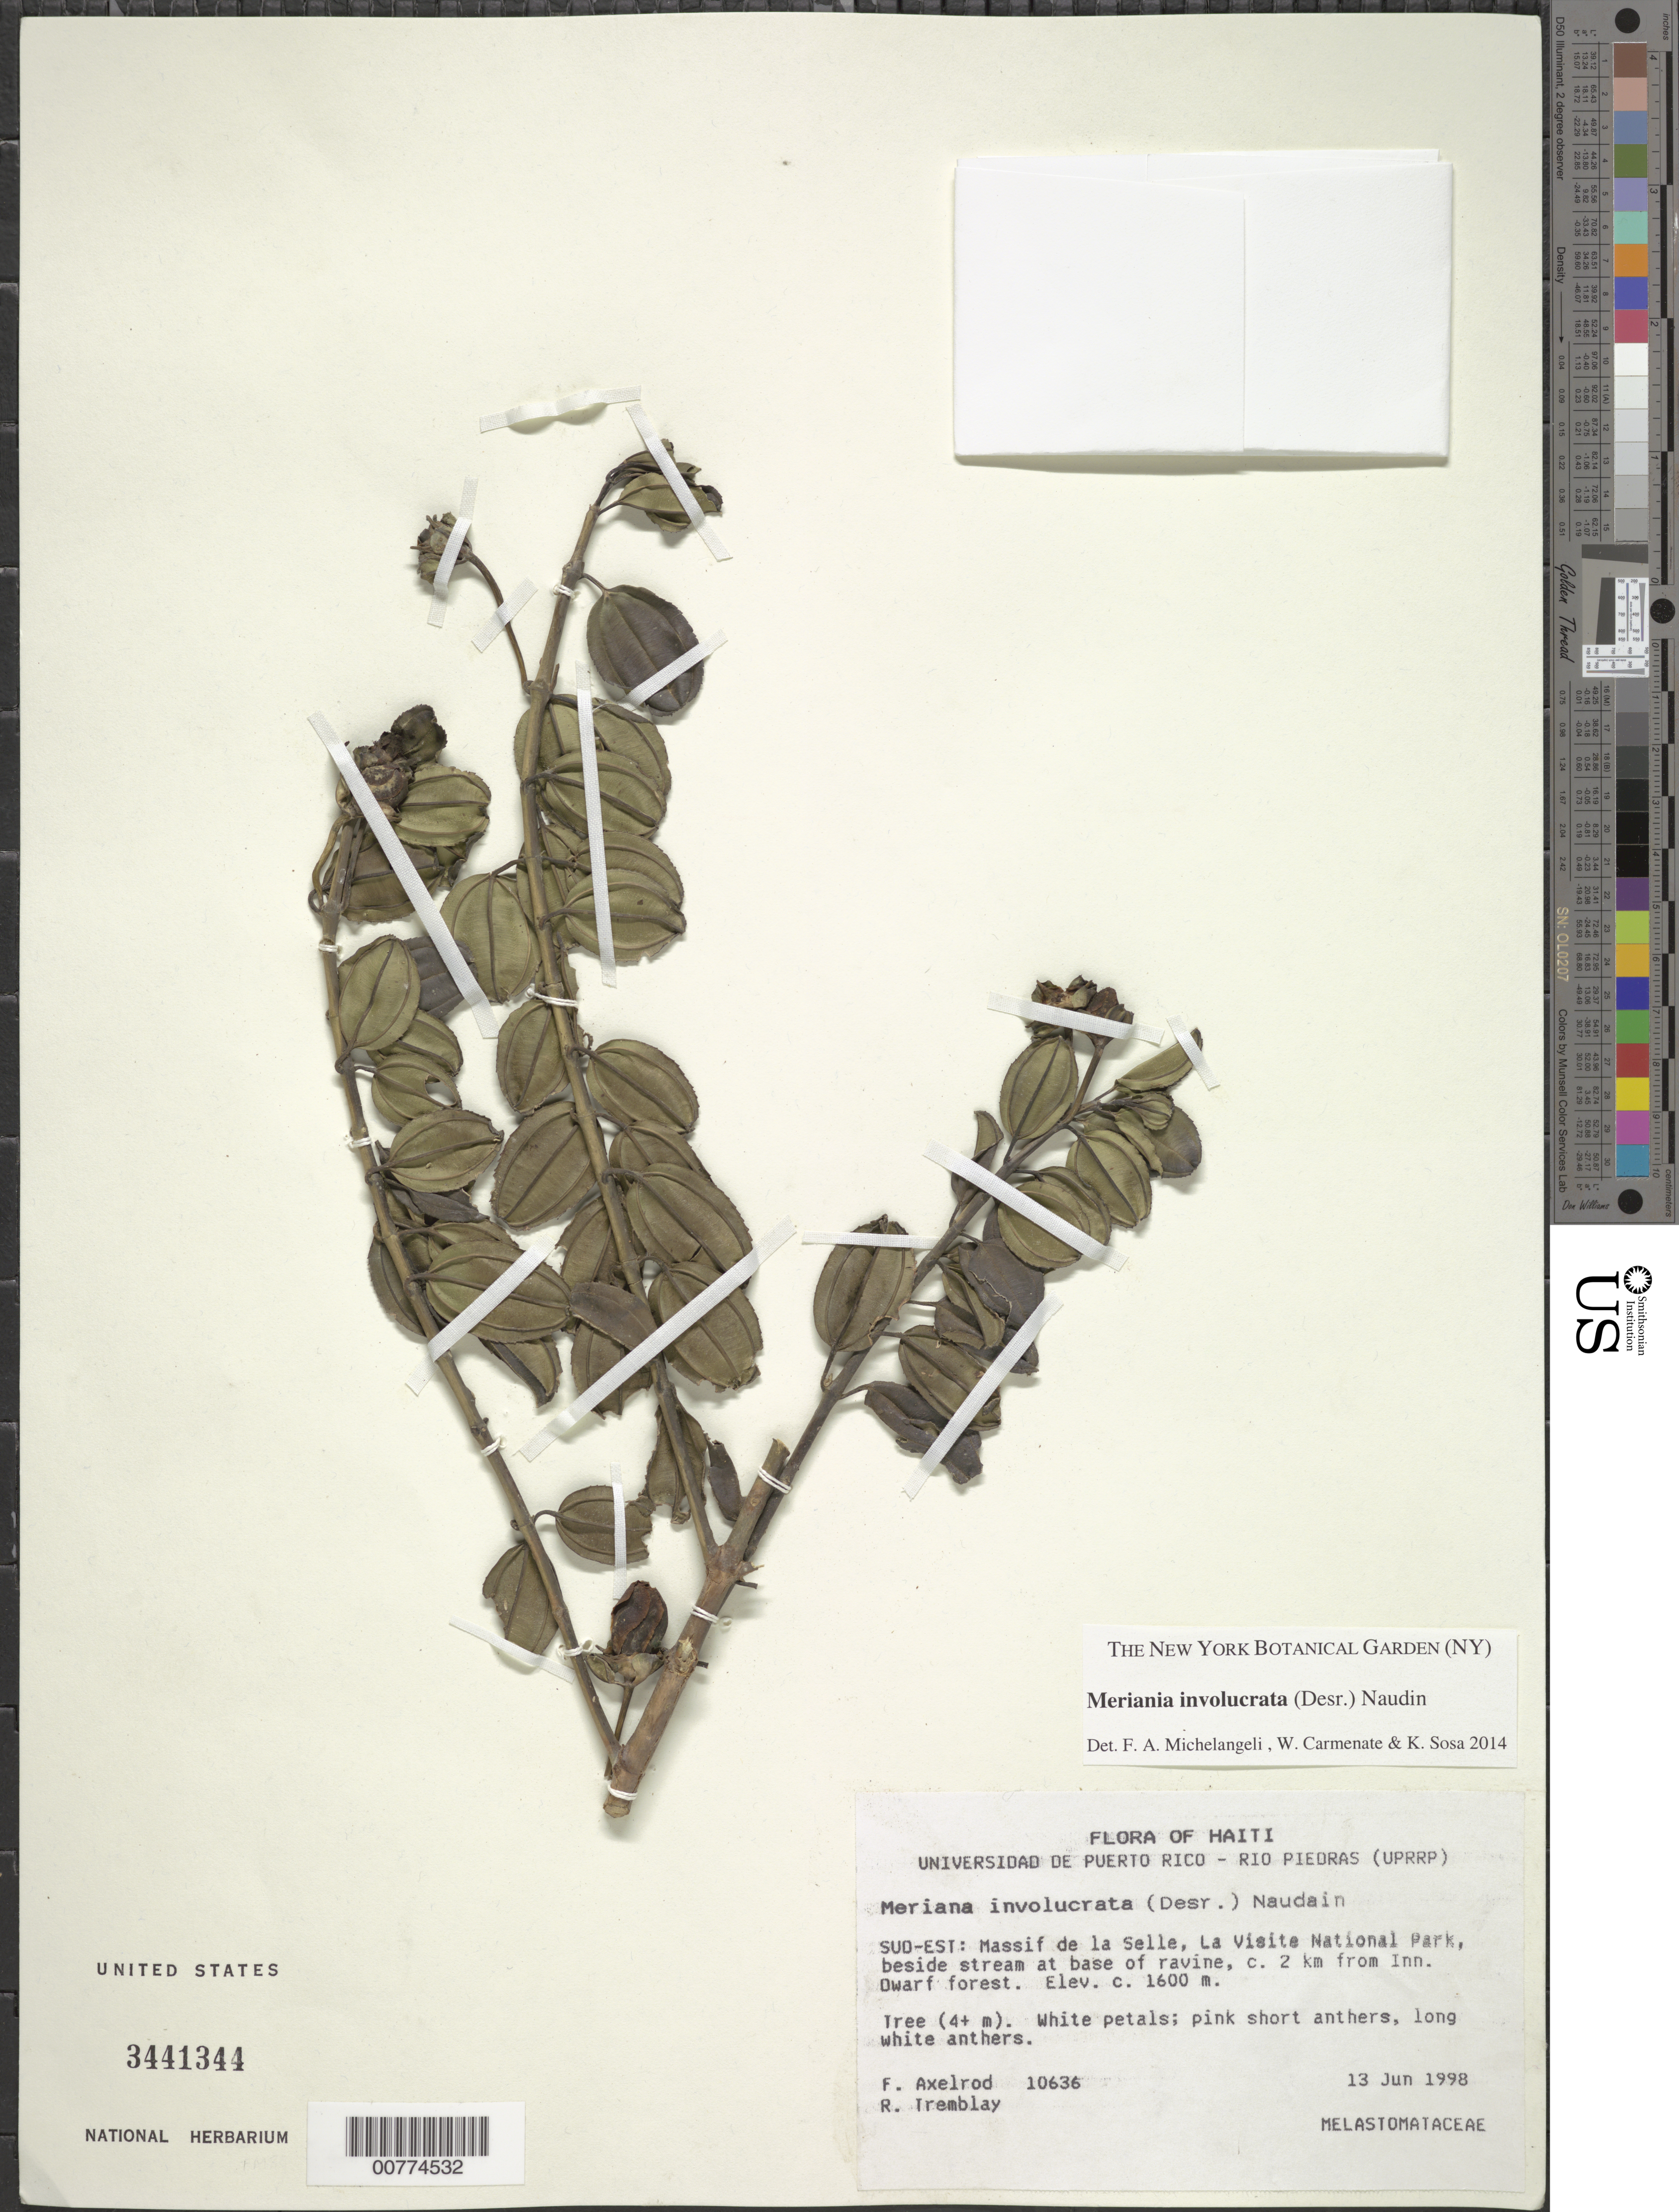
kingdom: Plantae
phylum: Tracheophyta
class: Magnoliopsida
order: Myrtales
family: Melastomataceae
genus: Meriania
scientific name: Meriania involucrata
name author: (Desr.) Naudin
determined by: Michelangeli, F. A.; Carmenate, W.; Sosa, K.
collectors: F. S. Axelrod & R. L. Tremblay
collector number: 10636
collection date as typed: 13 Jun 1988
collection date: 1988-06-13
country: Haiti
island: Hispaniola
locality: Sud-Est; Massif de la Selle, La Visite National Park, beside stream at base of ravine, c. 2 km from Inn. Owarf forest.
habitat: Forest.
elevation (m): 1600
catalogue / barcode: US 3441344